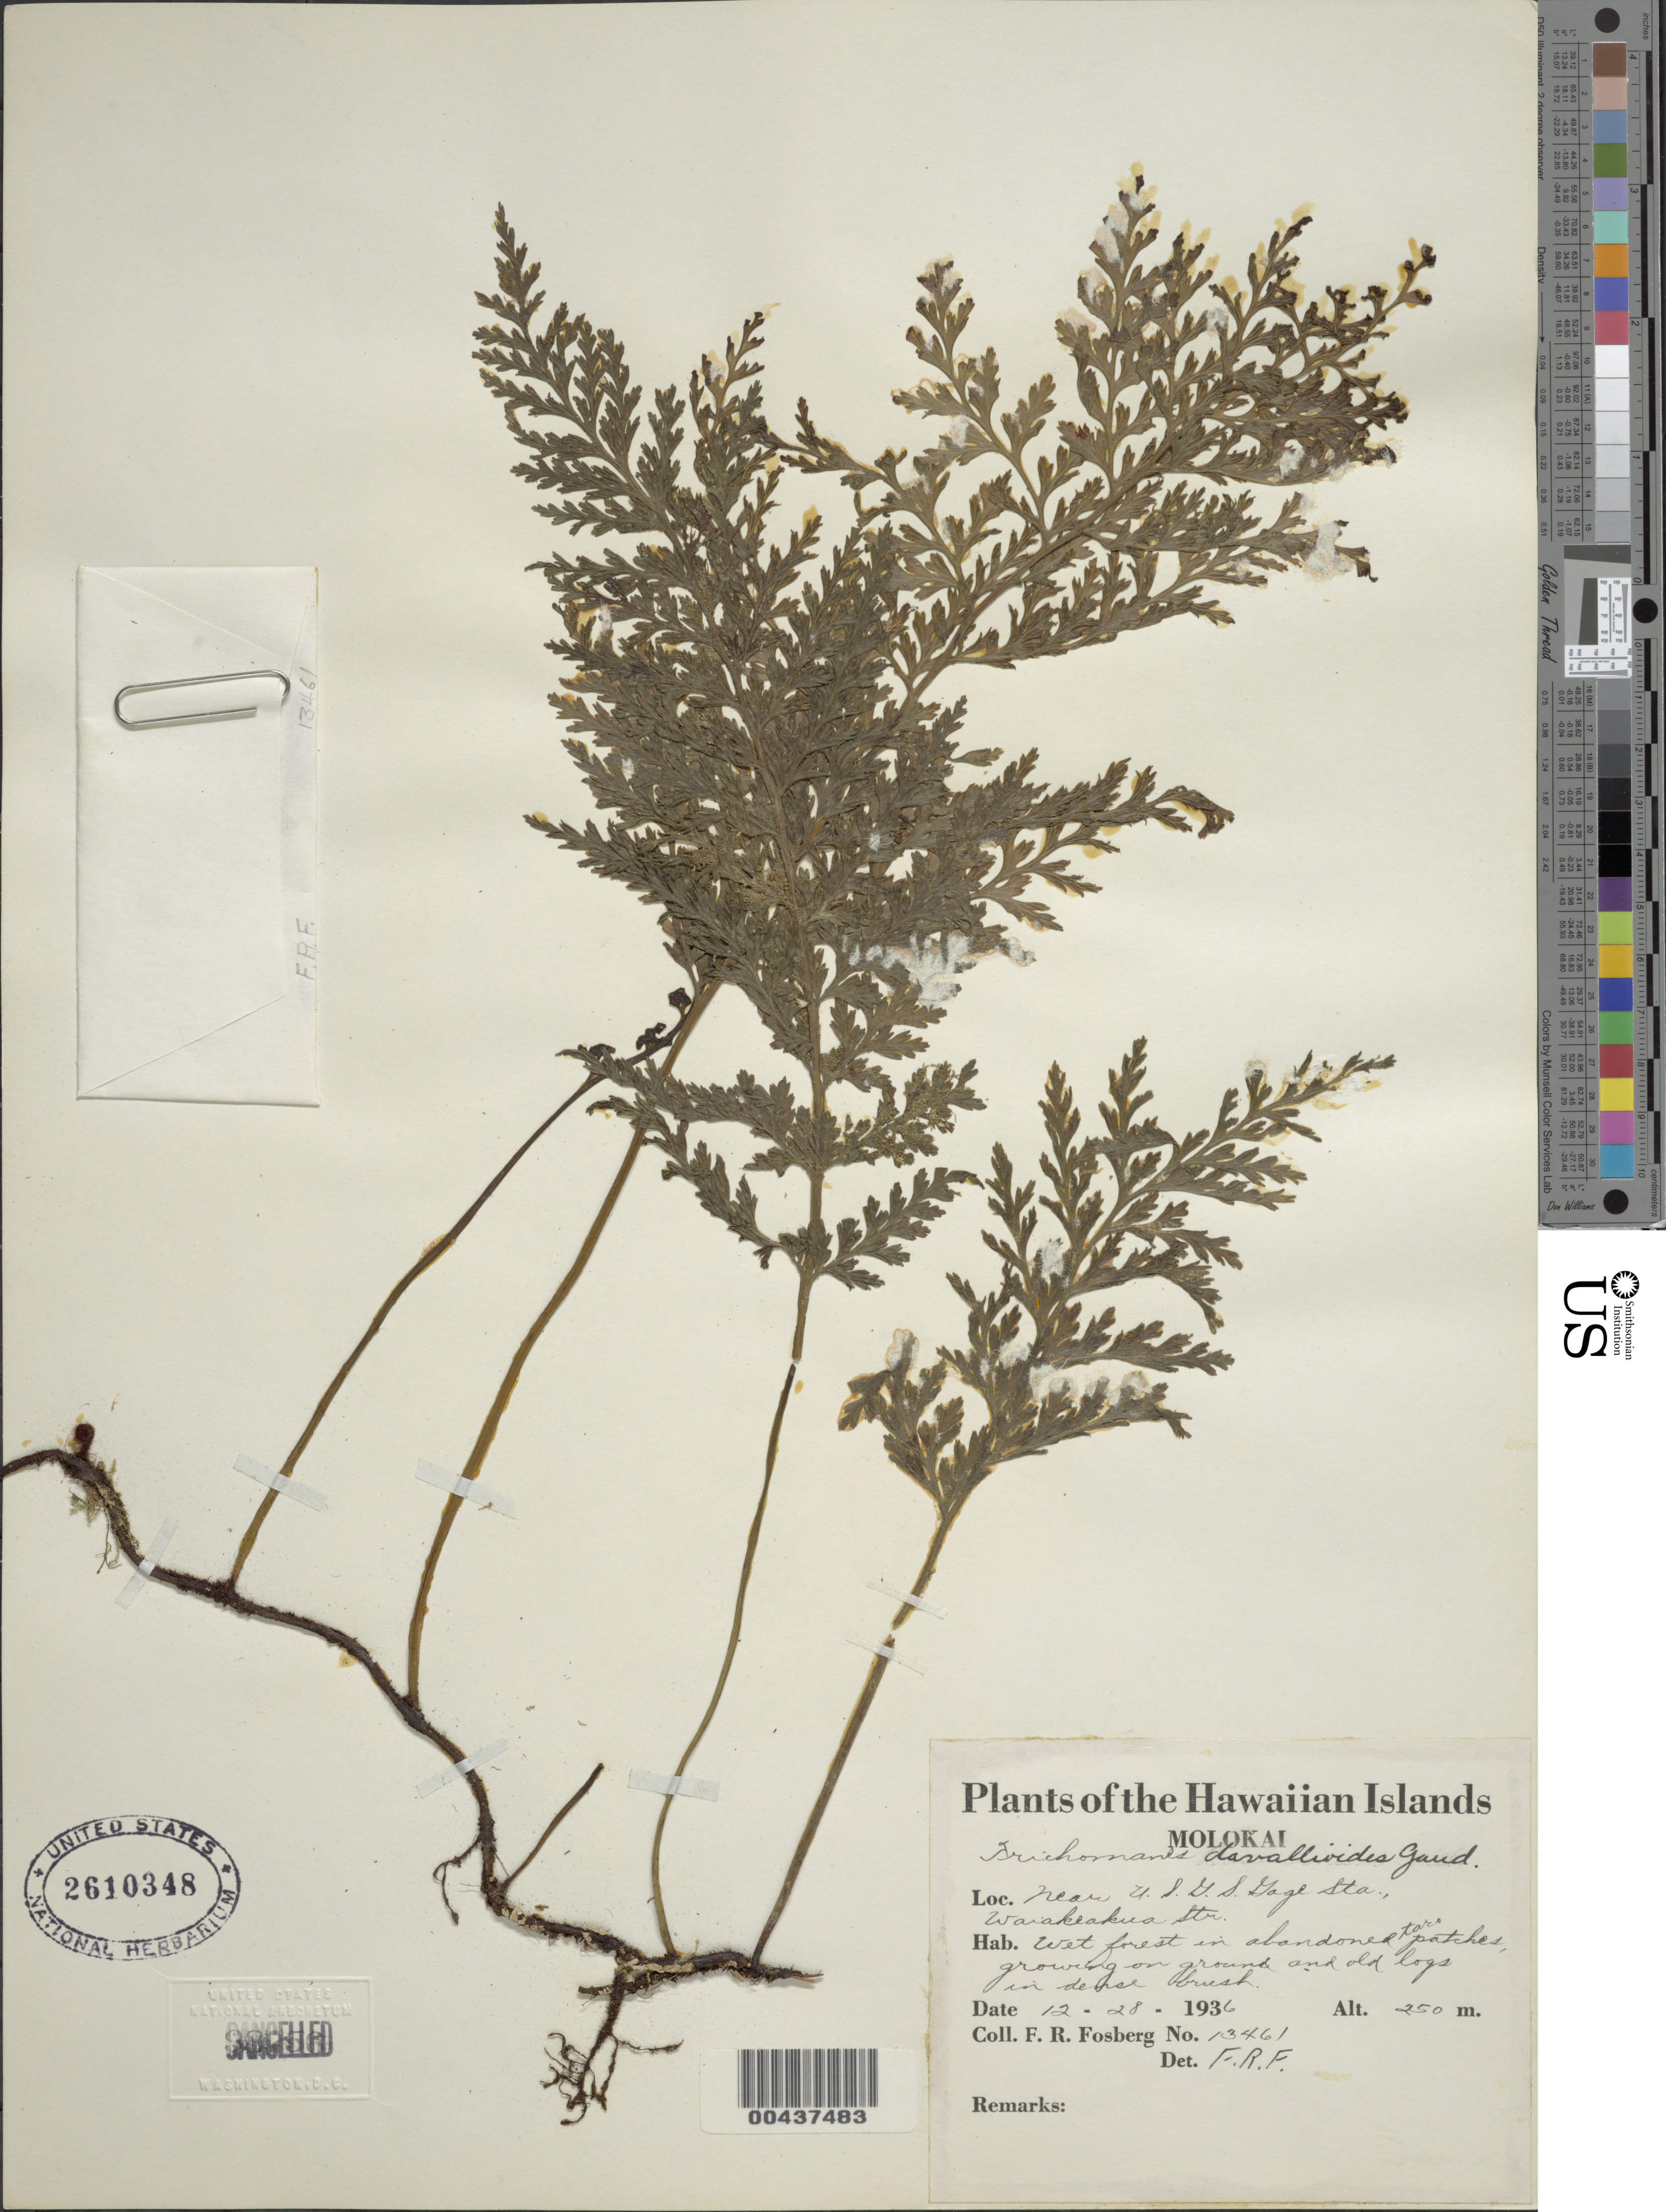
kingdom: Plantae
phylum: Tracheophyta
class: Polypodiopsida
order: Hymenophyllales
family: Hymenophyllaceae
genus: Vandenboschia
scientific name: Vandenboschia davallioides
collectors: F. R. Fosberg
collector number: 13461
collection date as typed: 28 Dec 1936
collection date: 1936-12-28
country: United States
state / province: Hawaii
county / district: Maui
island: Moloka'i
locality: near U.S.G.S. Gage Sta., Waiakeakua Str.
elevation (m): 250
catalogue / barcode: US 2610348